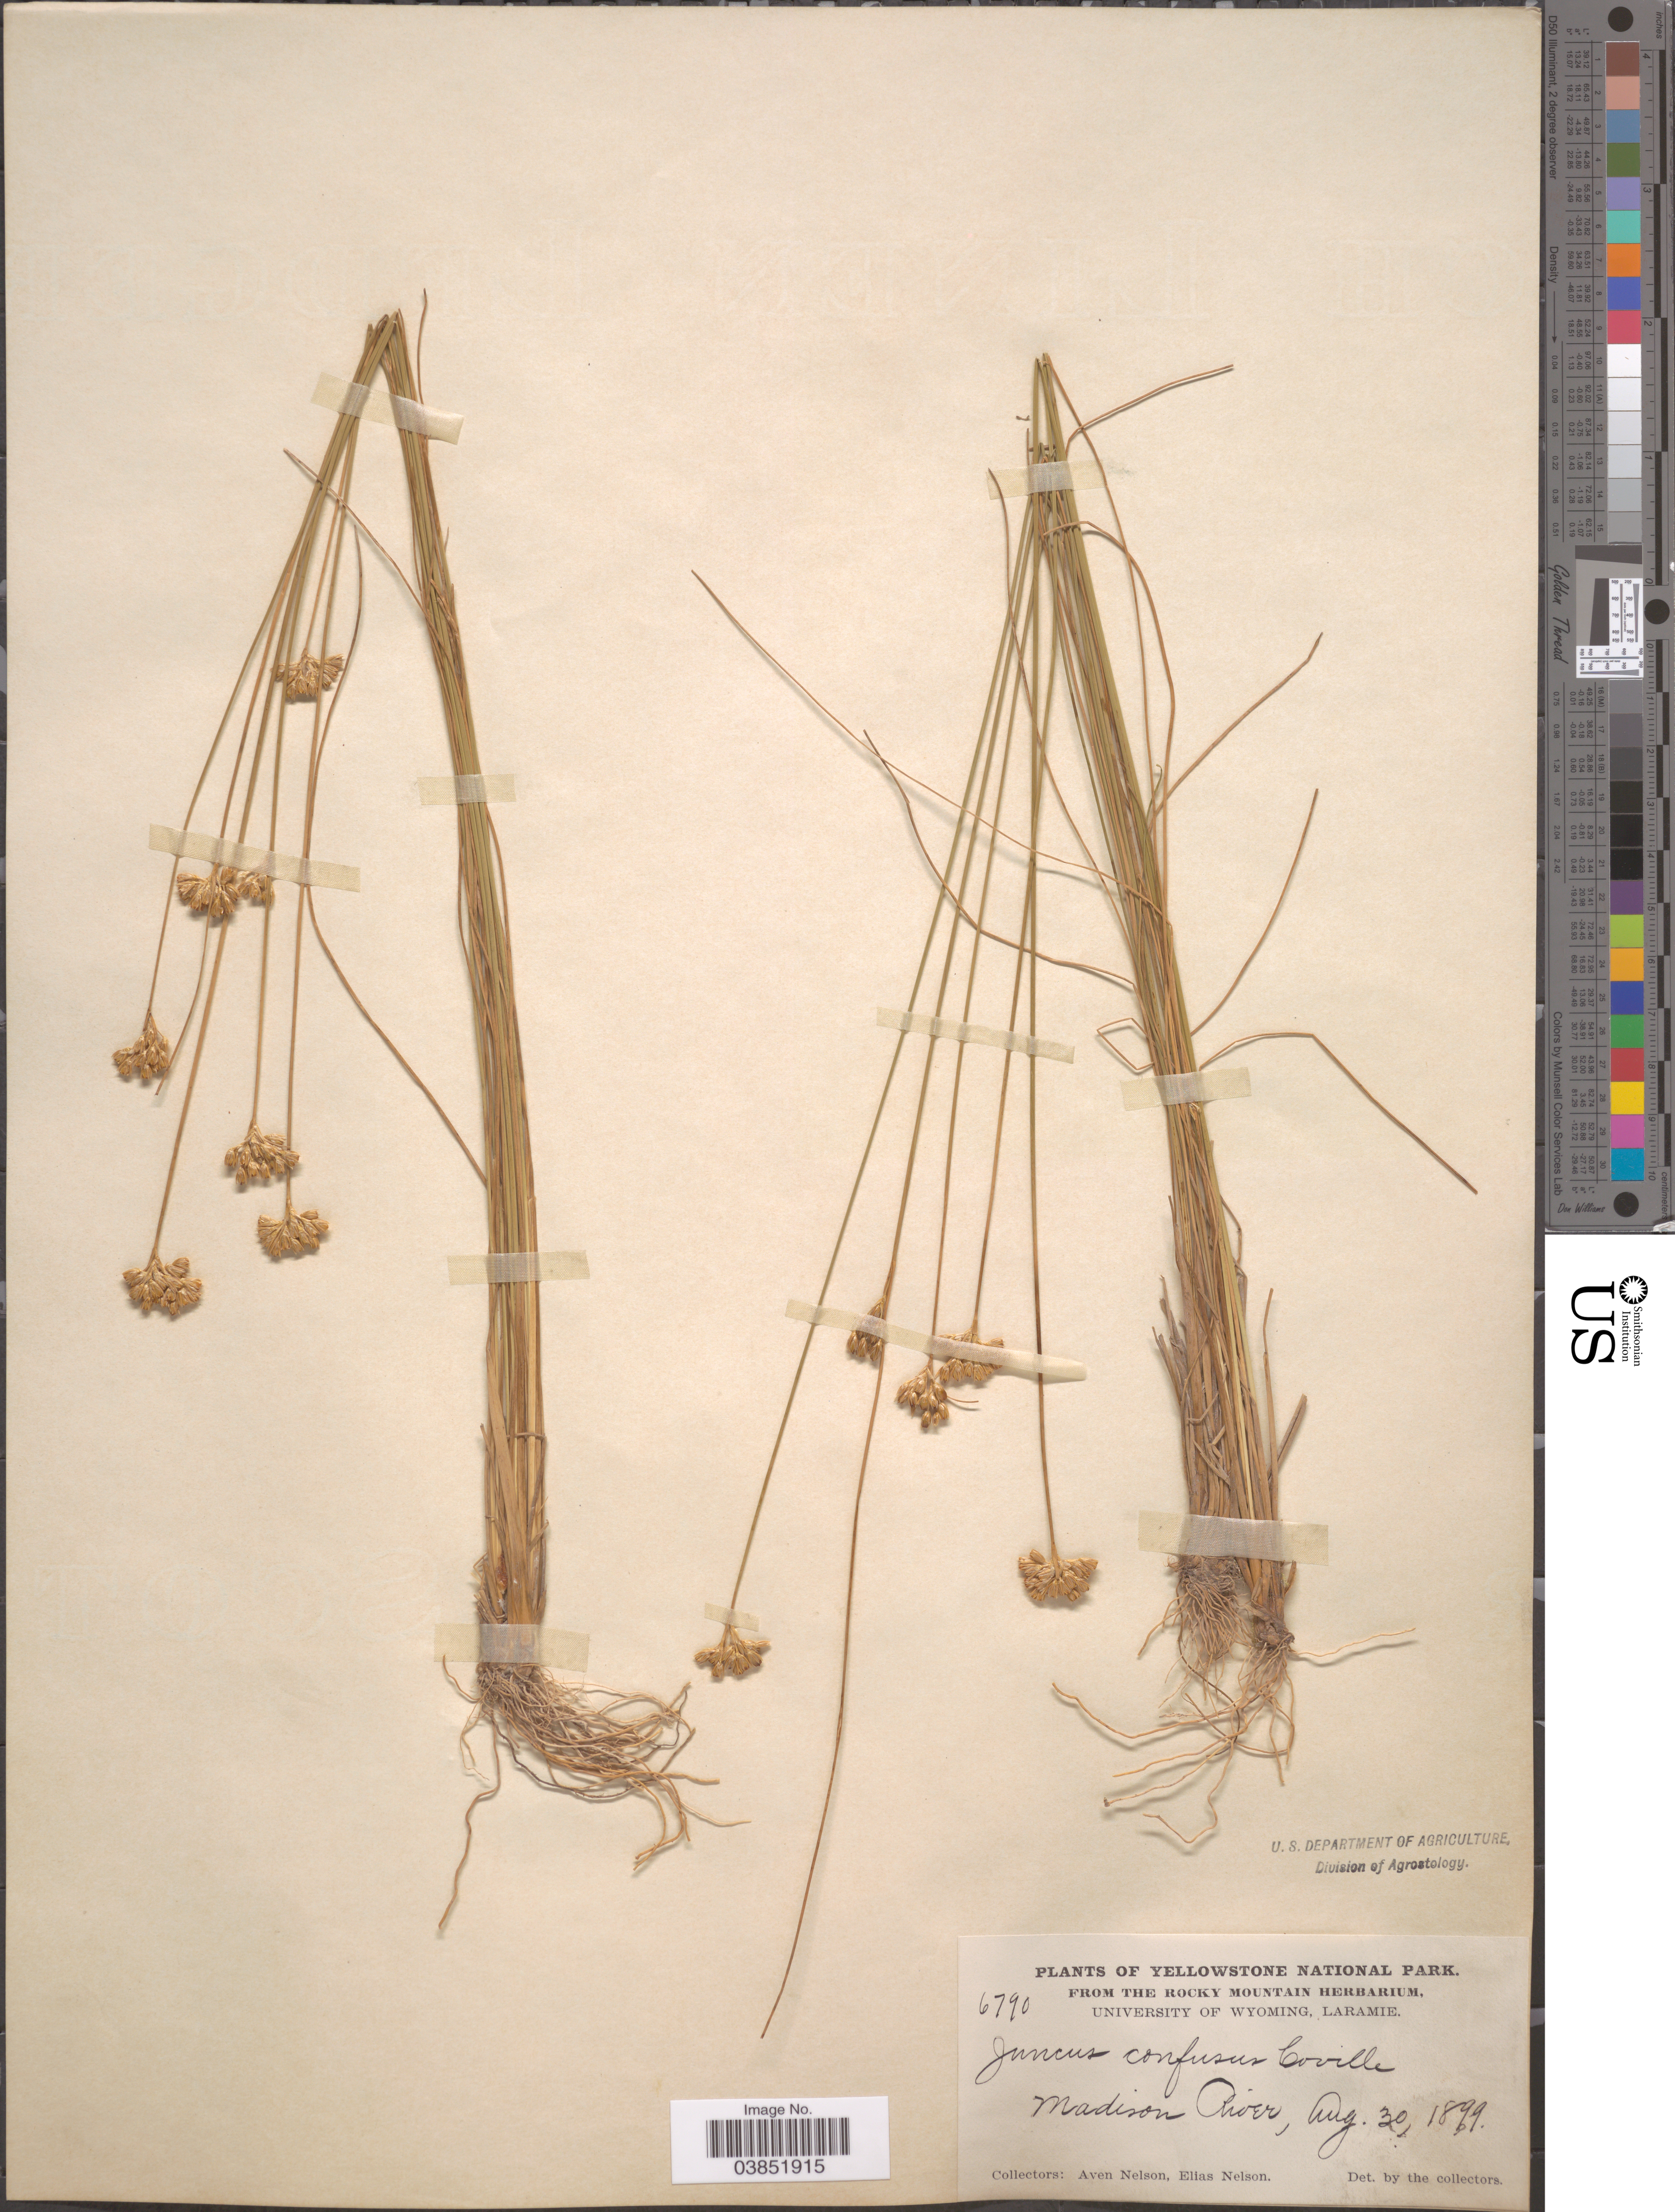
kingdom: Plantae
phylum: Tracheophyta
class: Liliopsida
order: Poales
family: Juncaceae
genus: Juncus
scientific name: Juncus confusus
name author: Coville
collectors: A. Nelson & E. Nelson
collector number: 6790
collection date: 1899-08-30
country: United States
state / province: Wyoming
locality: Yellowstone National Park. Madison River.